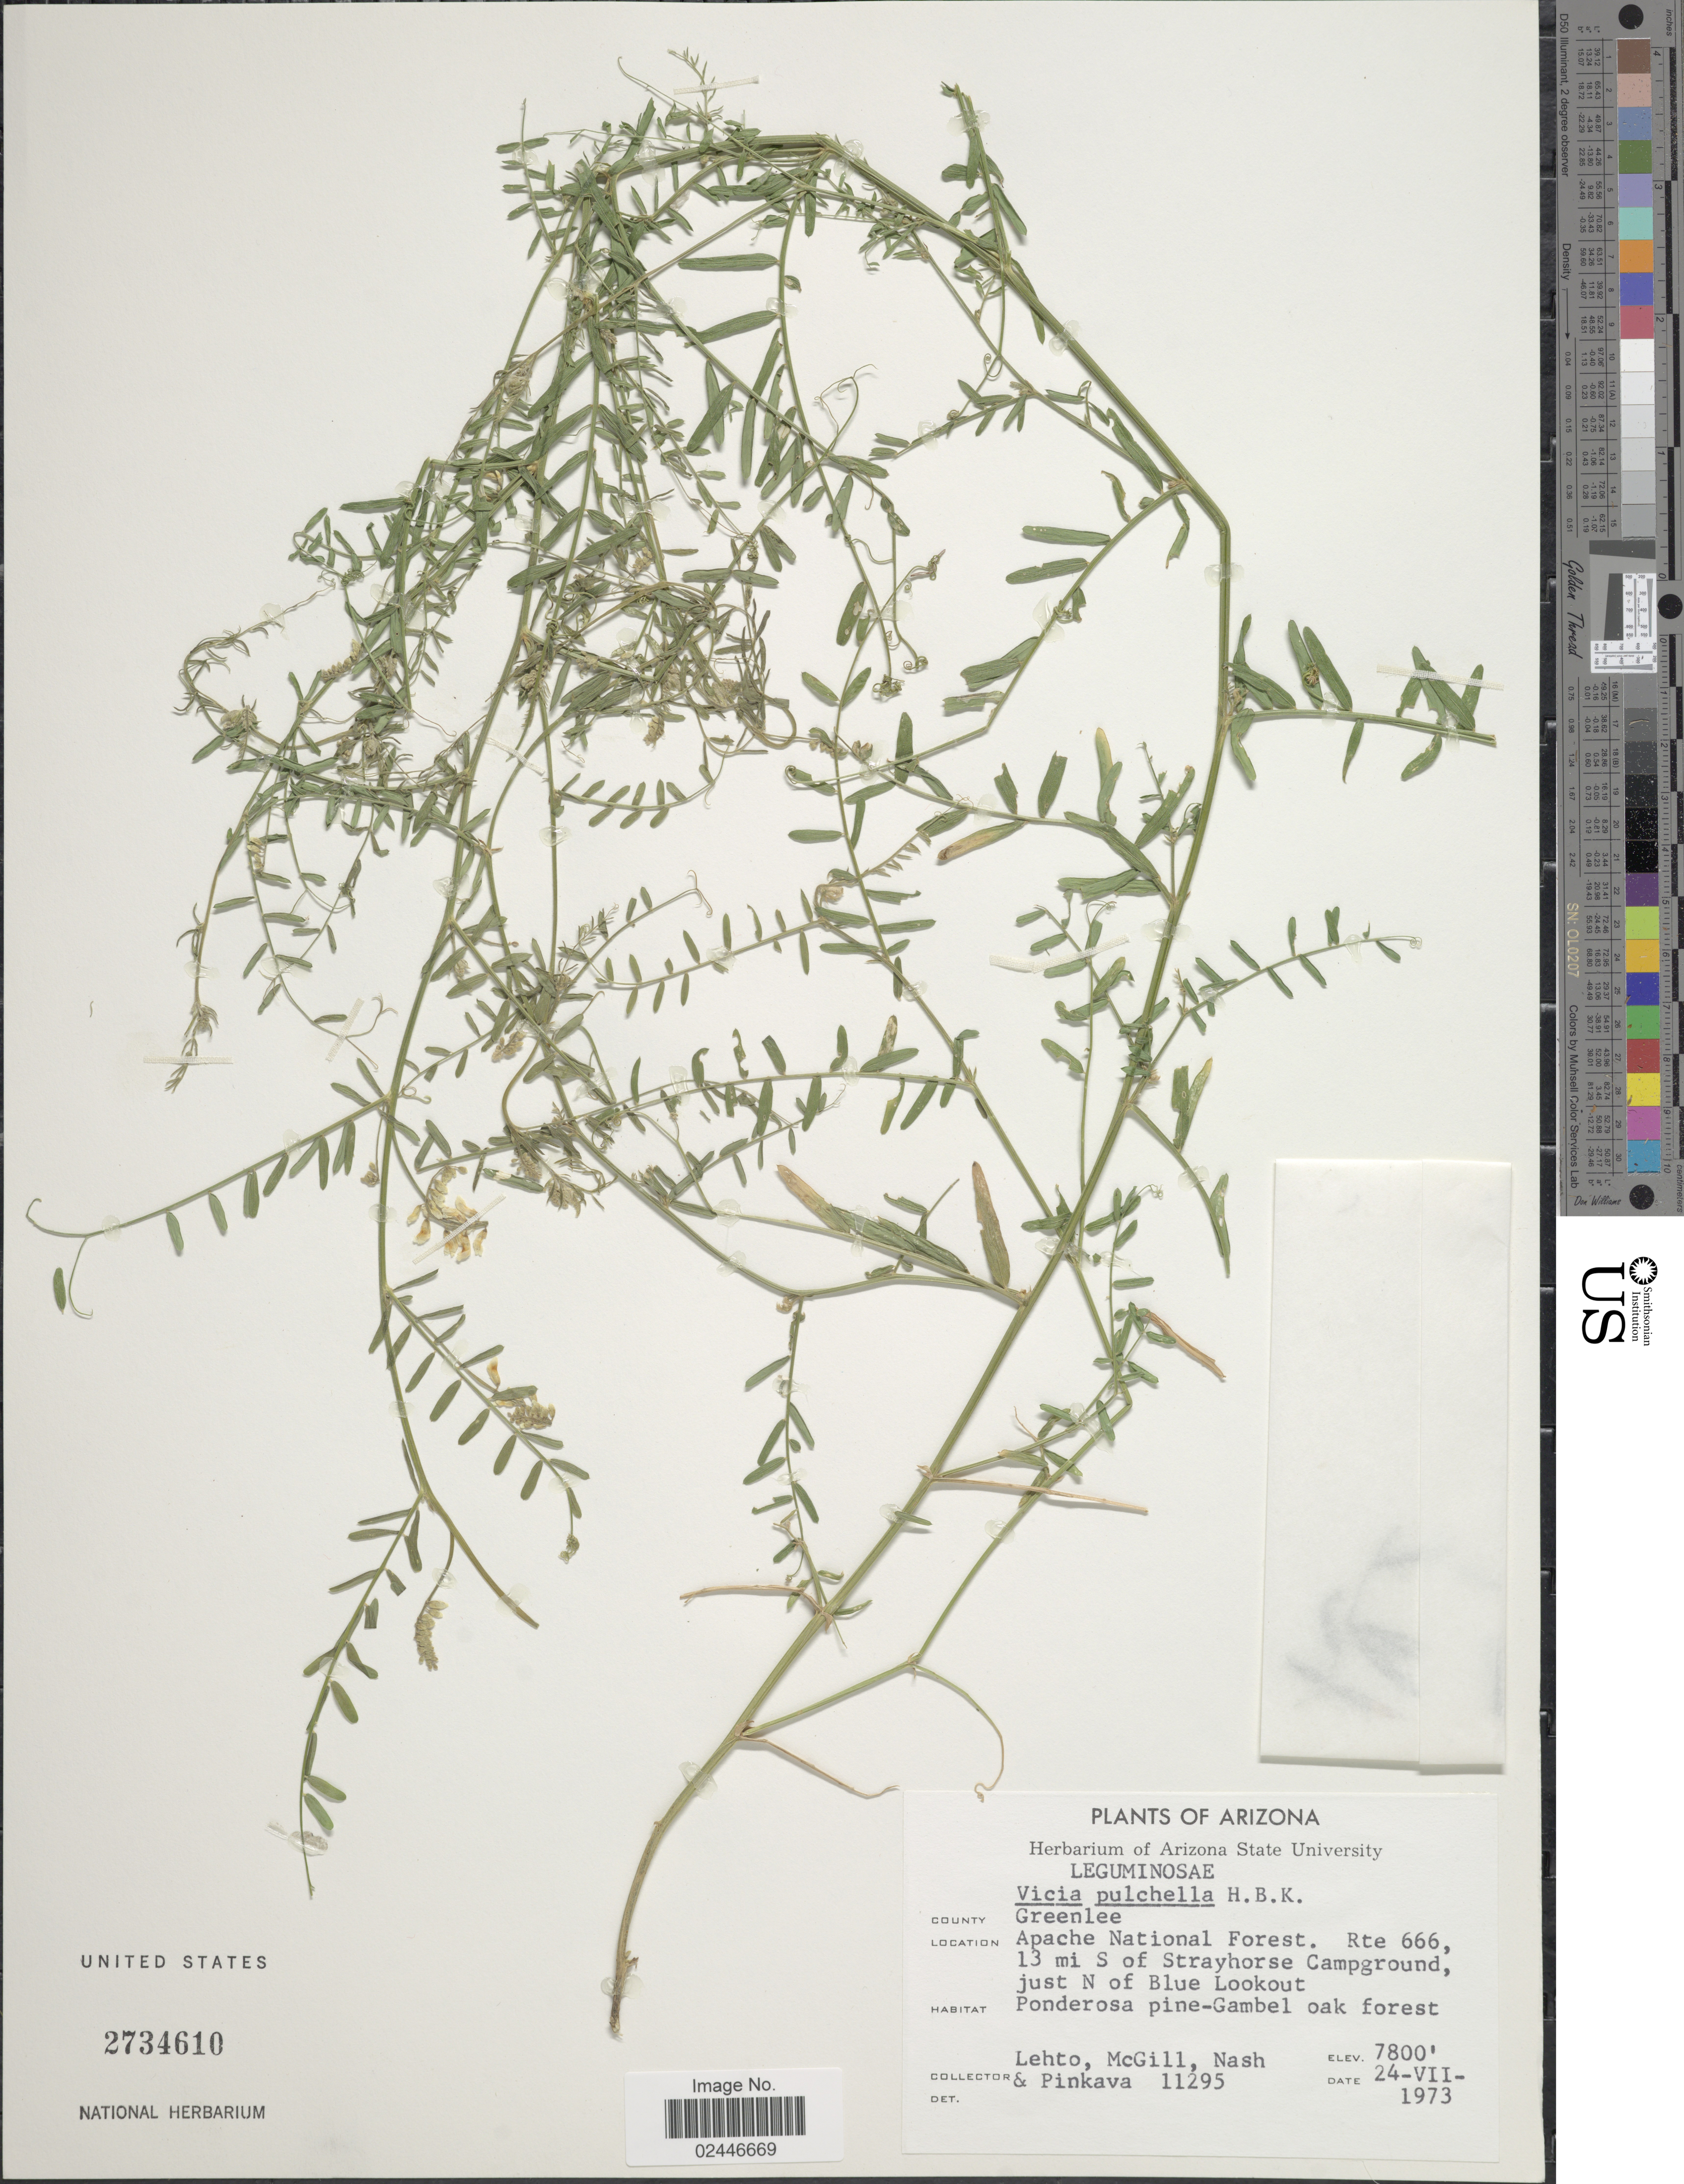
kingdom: Plantae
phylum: Tracheophyta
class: Magnoliopsida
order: Fabales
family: Fabaceae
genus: Vicia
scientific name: Vicia pulchella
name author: Kunth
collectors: -. Lehto, -. McGill, -- Nash & -. Pinkava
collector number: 11295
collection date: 1973-07-24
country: United States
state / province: Arizona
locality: County Greenlee, Apache National Forest, Rte 666, 13 mi S of Strayhorse Campground, just N of Blue Lookout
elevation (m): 2377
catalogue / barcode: US 2734610